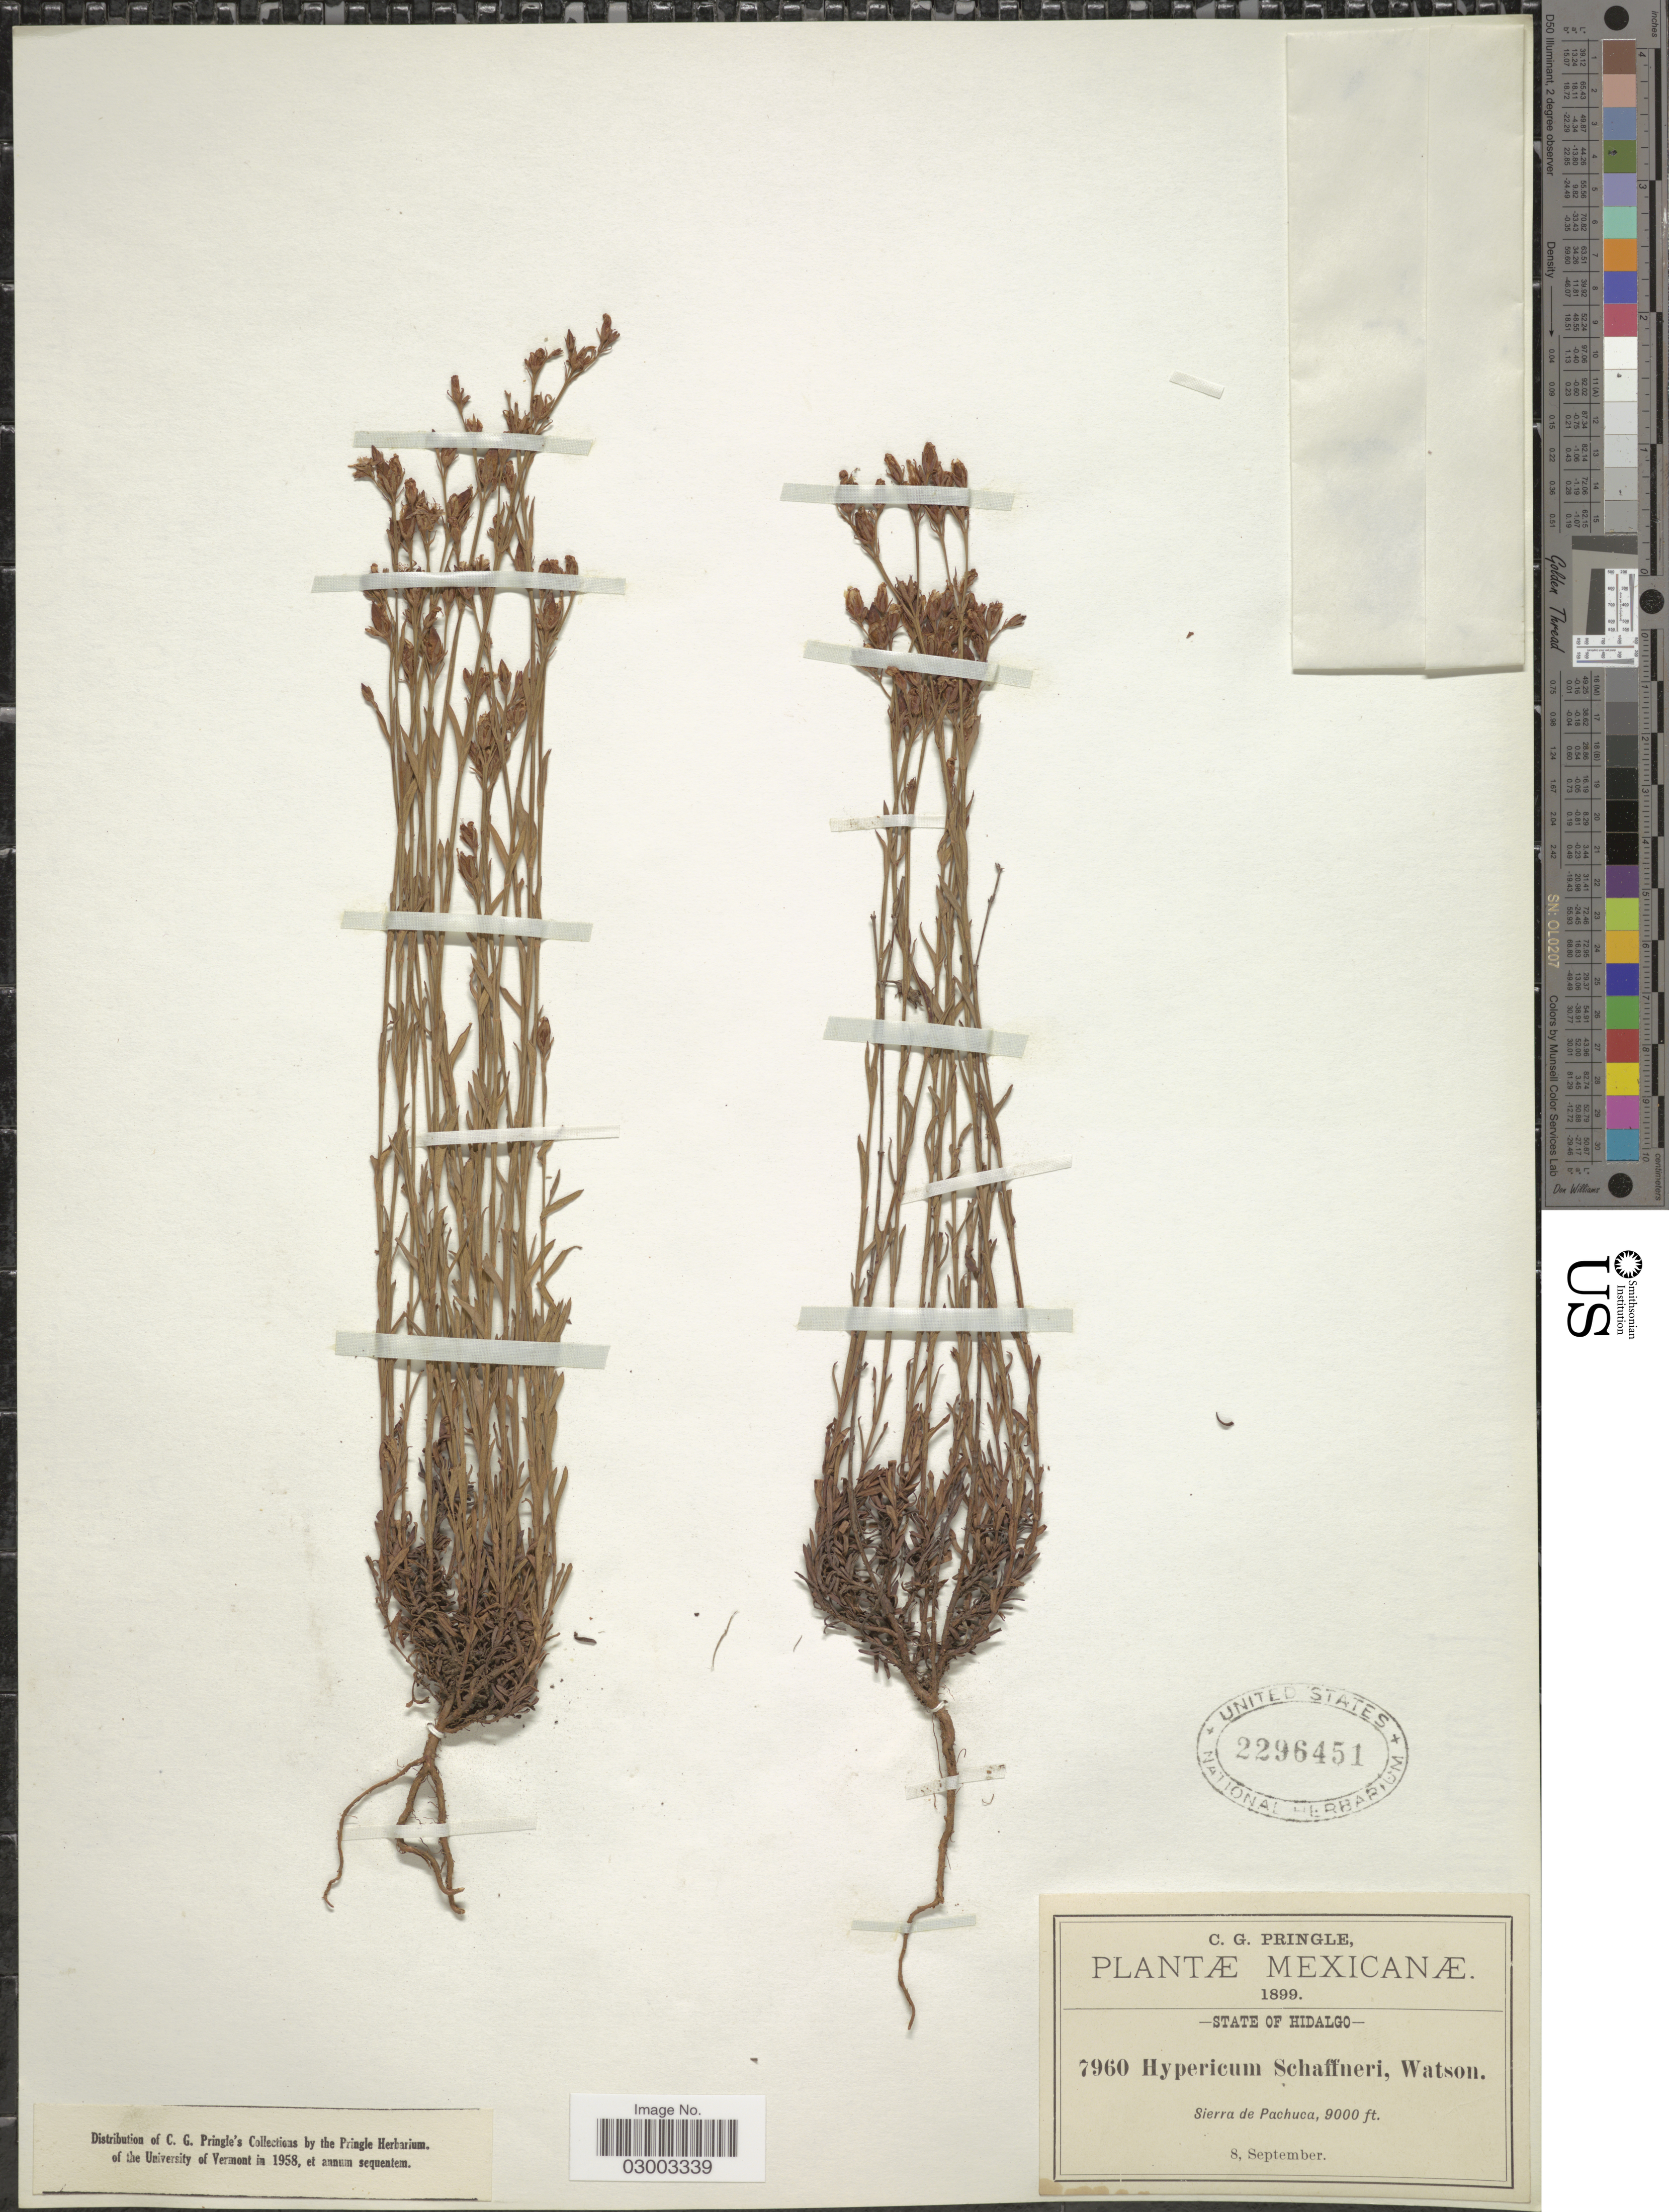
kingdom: Plantae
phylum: Tracheophyta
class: Magnoliopsida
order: Malpighiales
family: Hypericaceae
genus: Hypericum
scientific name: Hypericum silenoides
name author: Juss.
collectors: C. G. Pringle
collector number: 7960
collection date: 1899-09-08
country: Mexico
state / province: Hidalgo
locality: State of Hidalgo. Sierra de Pachuca.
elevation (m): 2743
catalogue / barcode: US 2296451